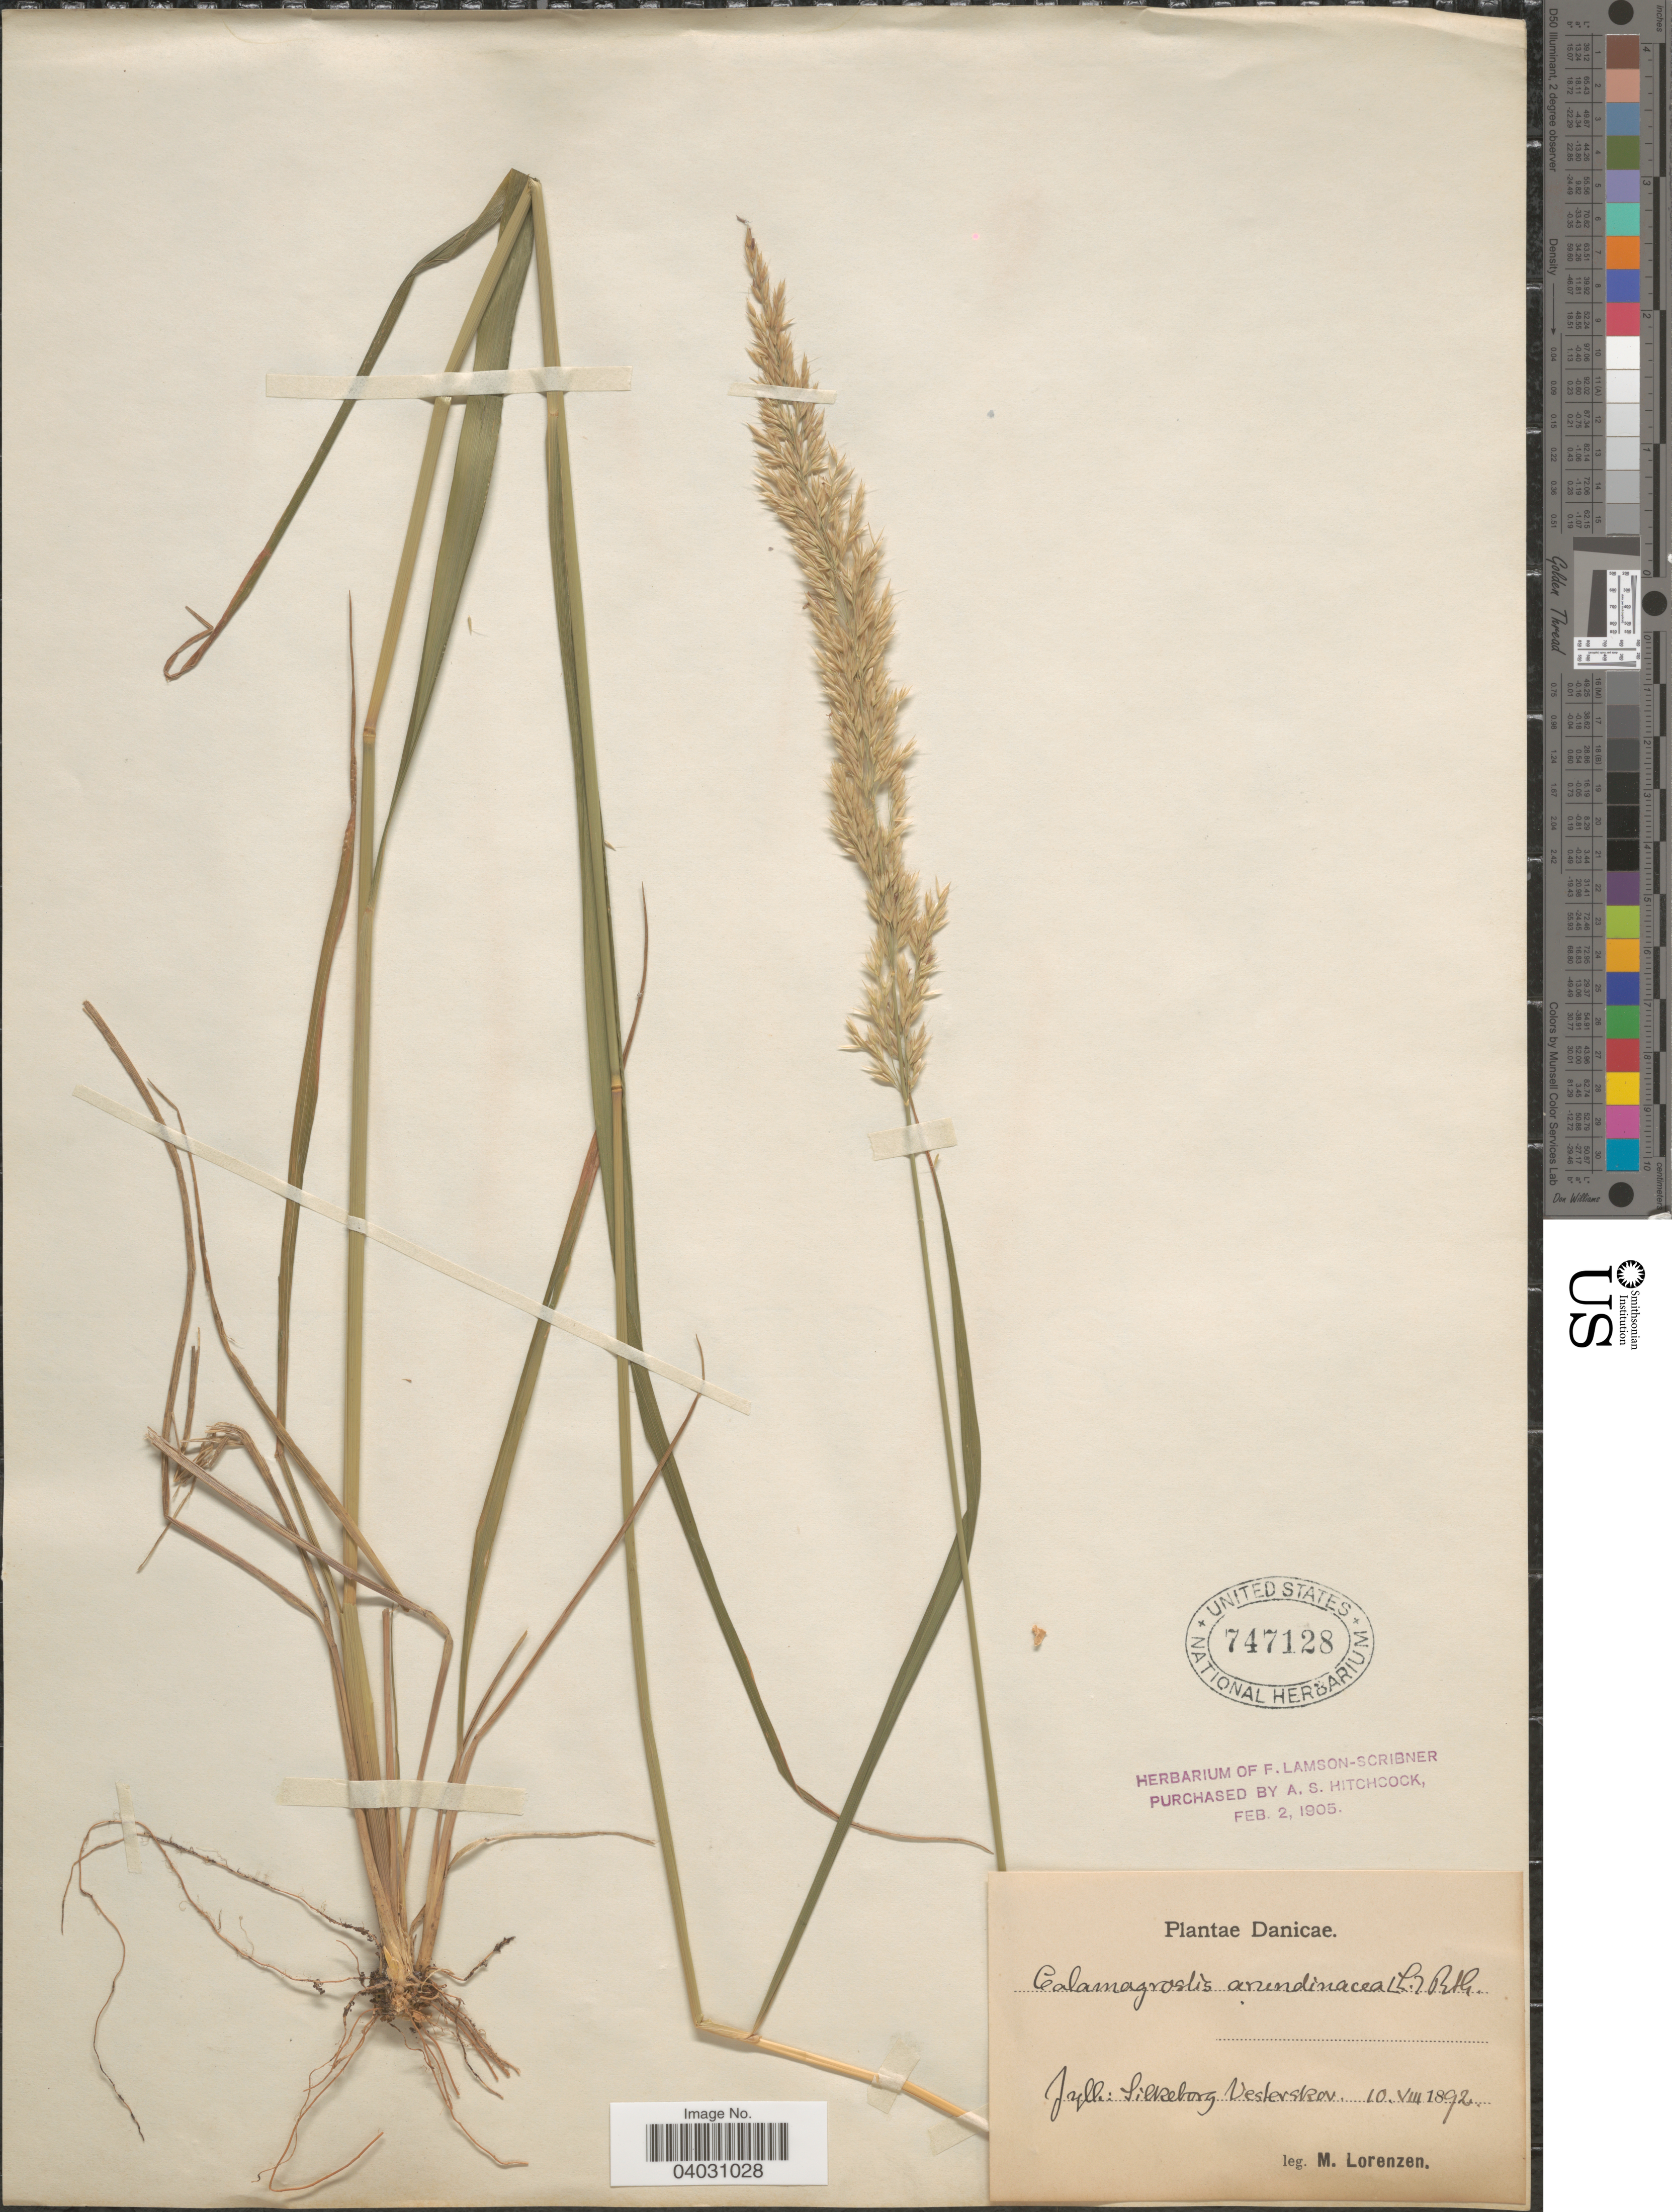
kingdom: Plantae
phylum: Tracheophyta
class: Liliopsida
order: Poales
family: Poaceae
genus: Calamagrostis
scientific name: Calamagrostis arundinacea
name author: (L.) Roth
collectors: M. Lorenzen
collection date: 1892-08-10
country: Denmark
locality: Danicae. Jyll.: Silkeborg Vesterskov.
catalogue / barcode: US 747128